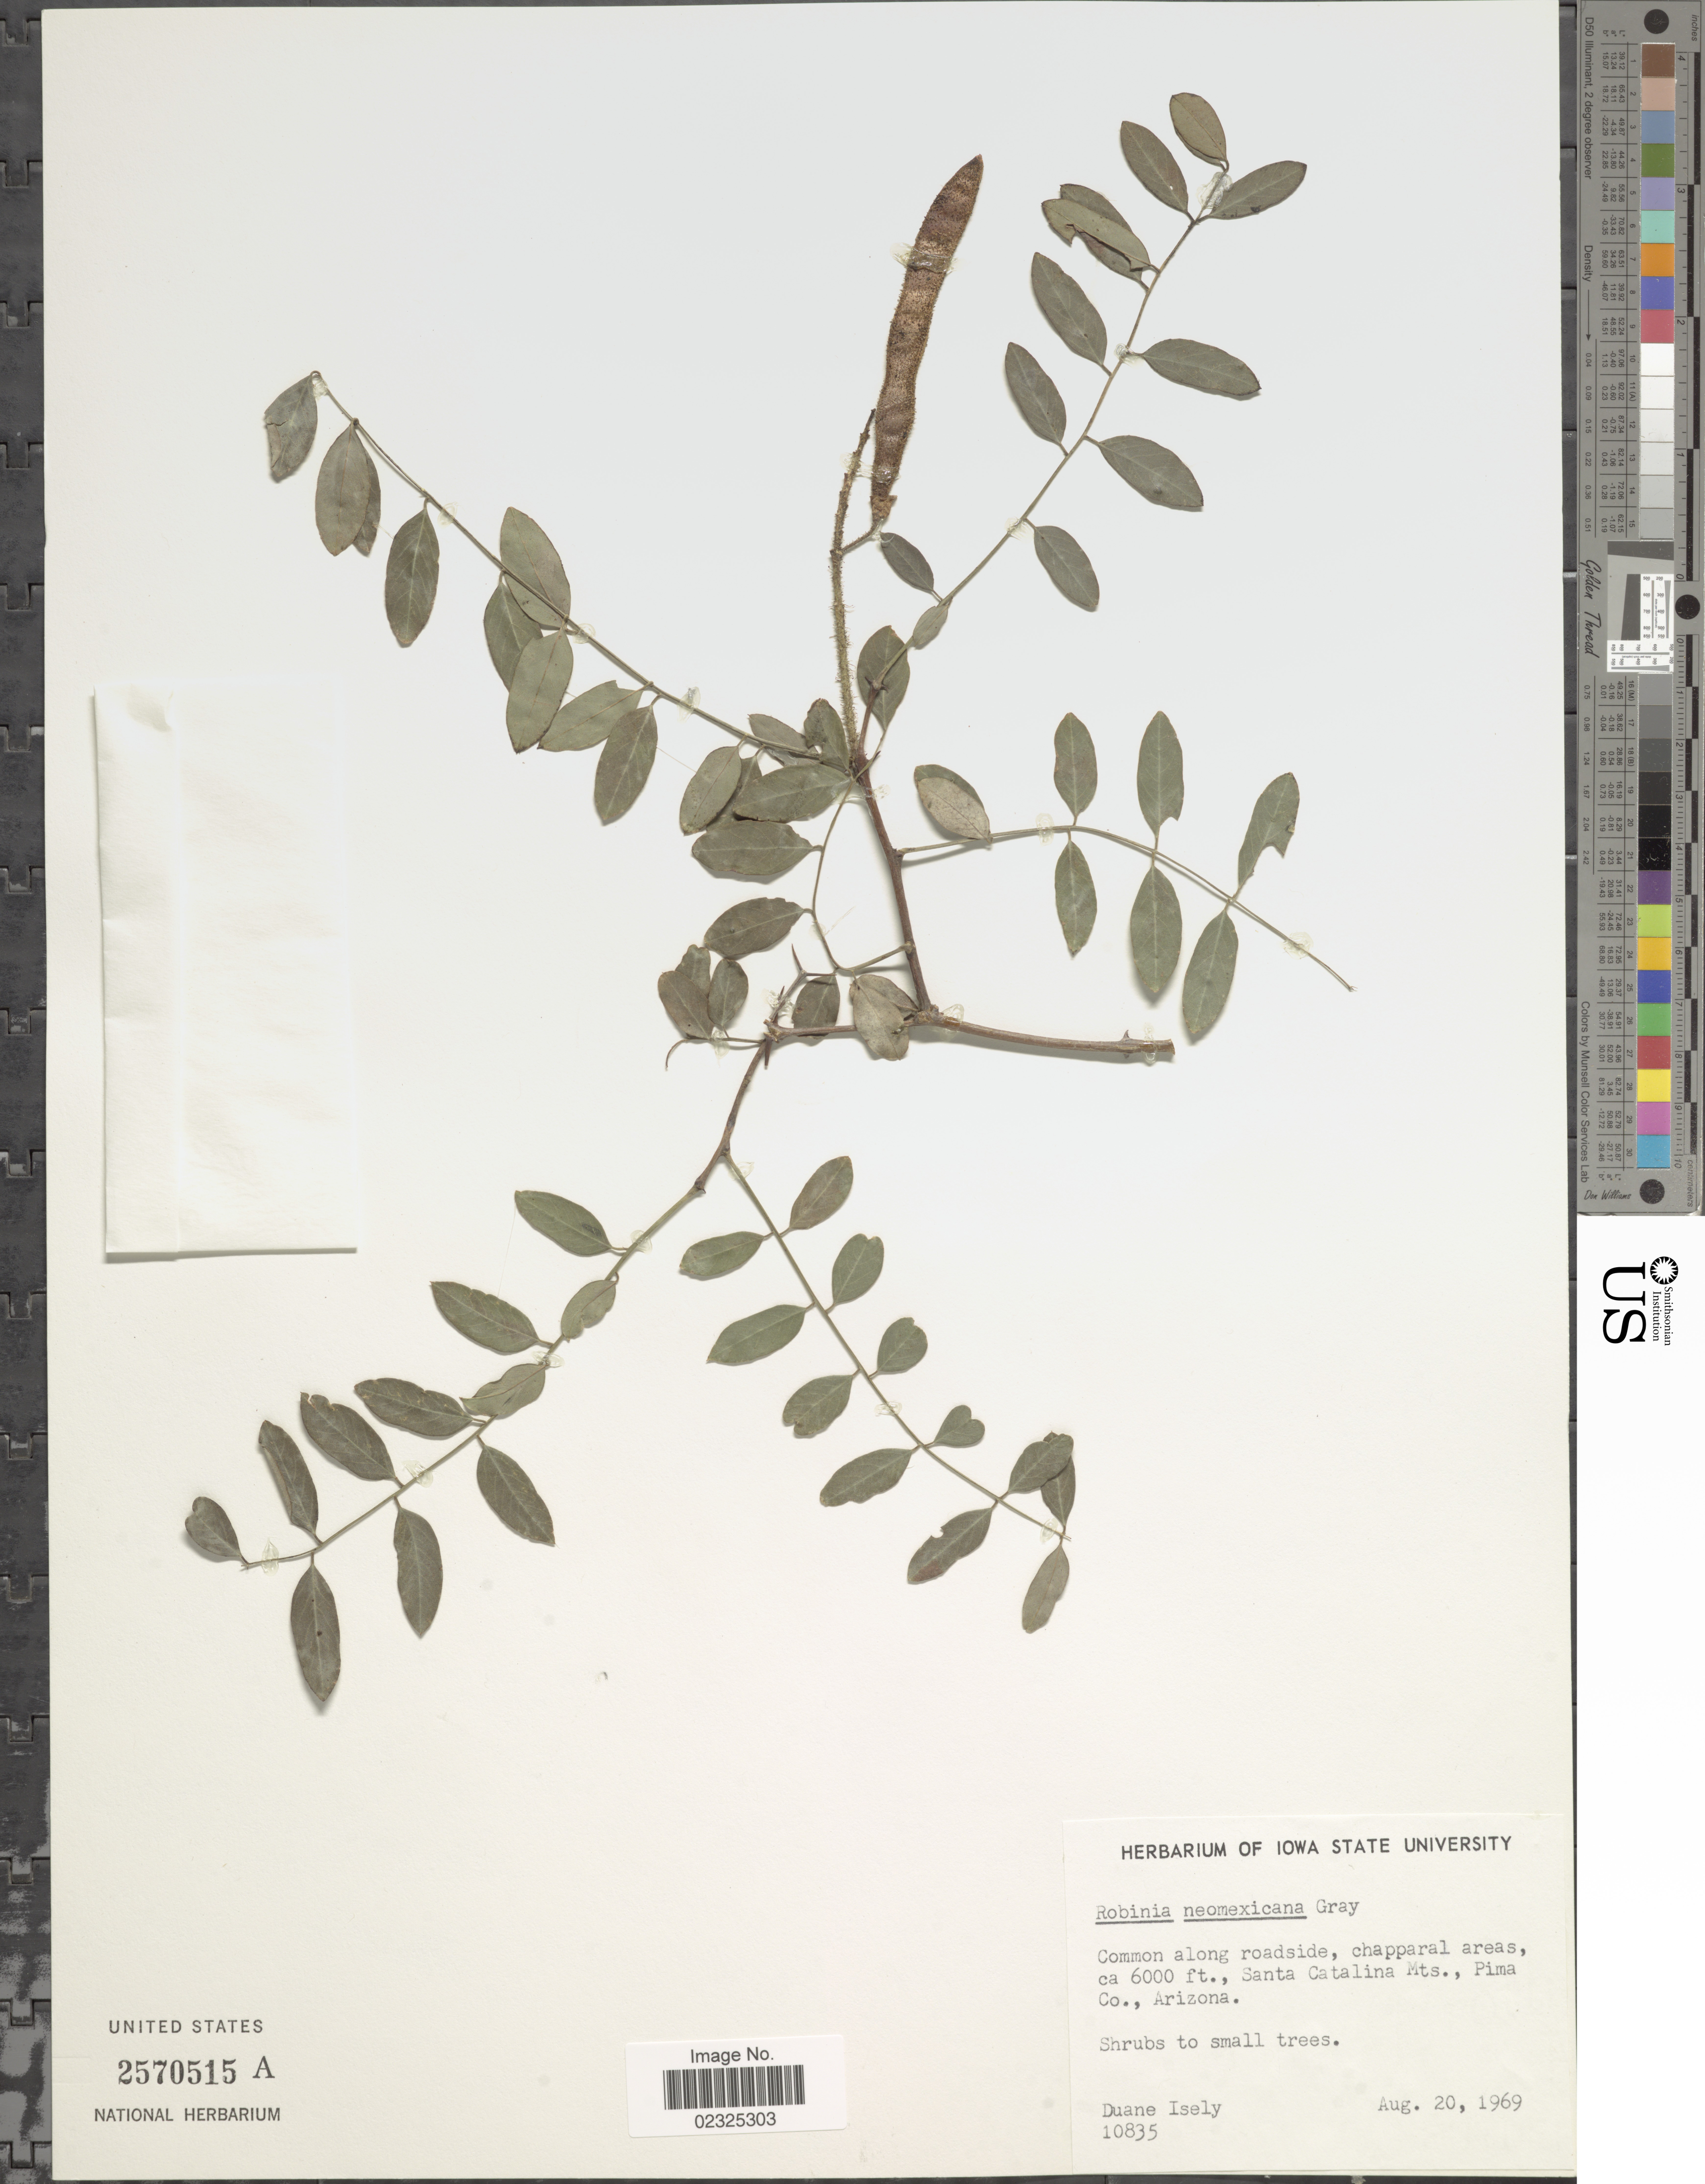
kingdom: Plantae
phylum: Tracheophyta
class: Magnoliopsida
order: Fabales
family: Fabaceae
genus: Robinia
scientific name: Robinia neomexicana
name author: A. Gray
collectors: D. Isely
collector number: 10835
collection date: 1969-08-20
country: United States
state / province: Arizona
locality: Common along roadside, chapparal areas, Santa Catalina Mts., Pimo Co.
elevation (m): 1829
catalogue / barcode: US 2570515A